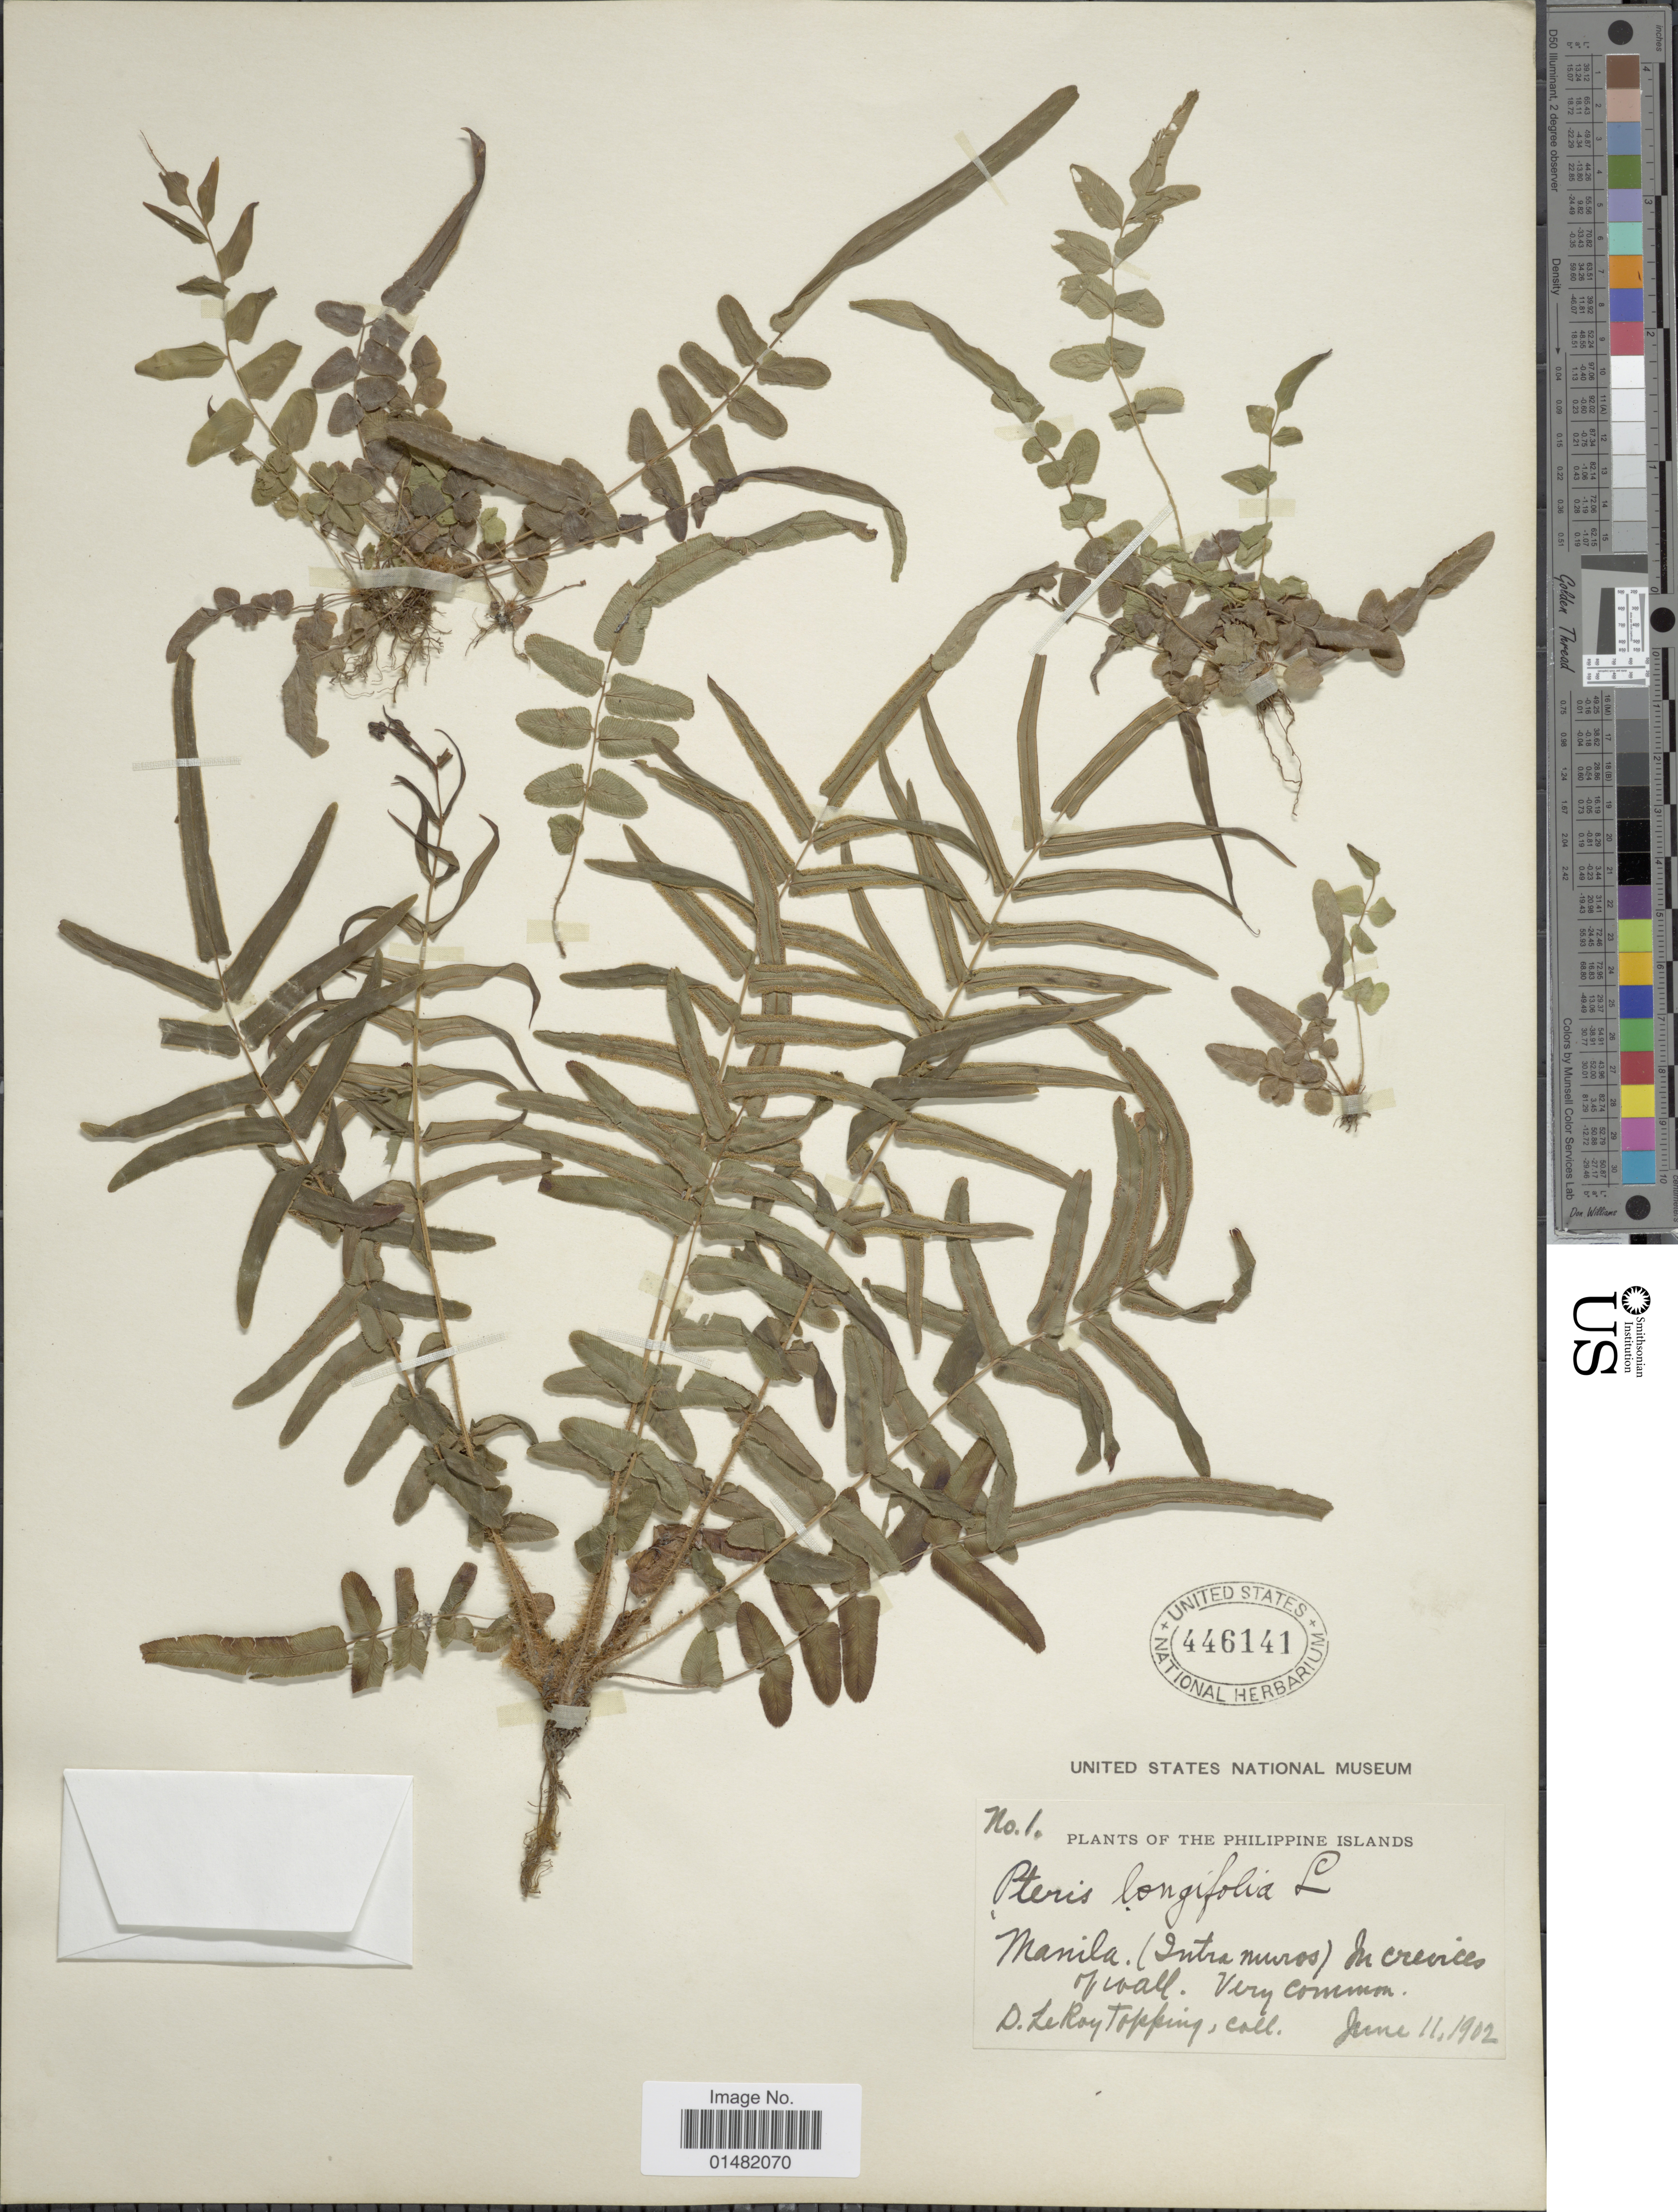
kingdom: Plantae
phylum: Tracheophyta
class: Polypodiopsida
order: Polypodiales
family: Pteridaceae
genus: Pteris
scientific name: Pteris vittata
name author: L.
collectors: D. L. Topping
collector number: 1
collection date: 1902-06-11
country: Philippines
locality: Manila (Intramuros) in crevices of wall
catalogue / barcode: US 456141